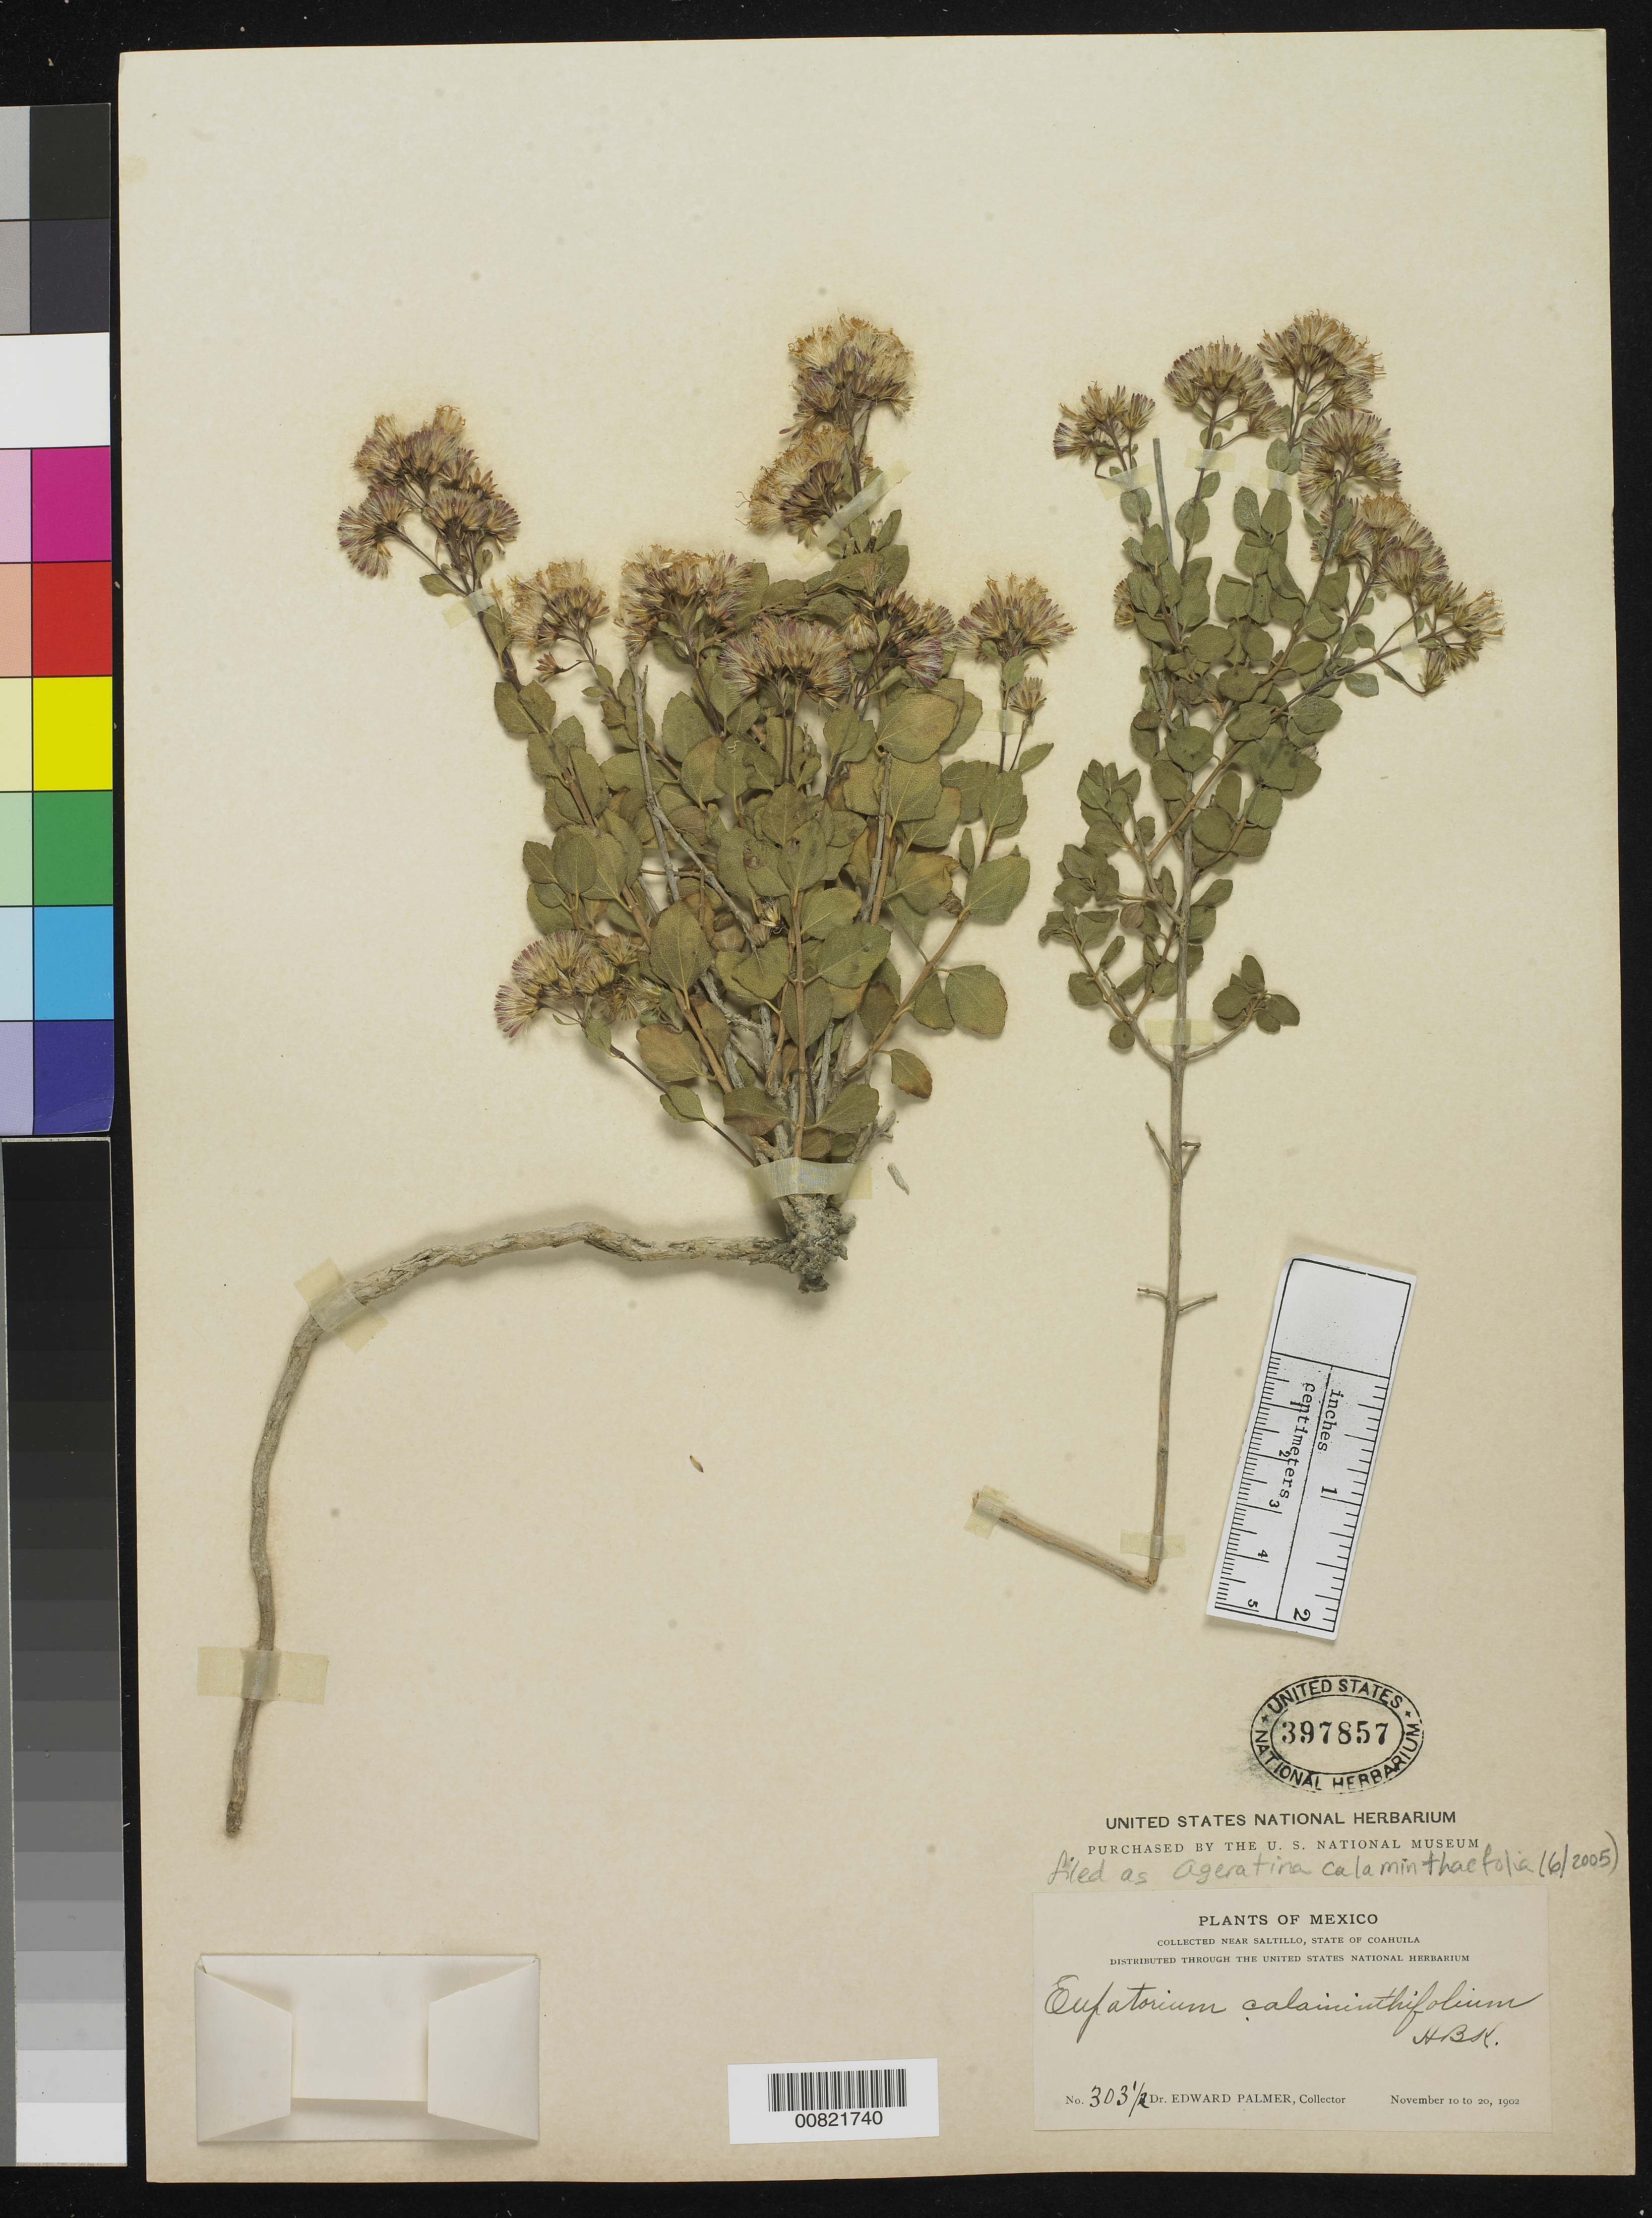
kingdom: Plantae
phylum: Tracheophyta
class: Magnoliopsida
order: Asterales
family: Asteraceae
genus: Ageratina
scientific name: Ageratina calaminthaefolia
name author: (Kunth) R.M. King & H. Rob.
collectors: E. Palmer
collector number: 303½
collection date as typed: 10 Nov 1902 to 20 Nov 1902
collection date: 1902-11-10/1902-11-20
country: Mexico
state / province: Coahuila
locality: Near Saltillo, Coahuila.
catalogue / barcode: US 397857